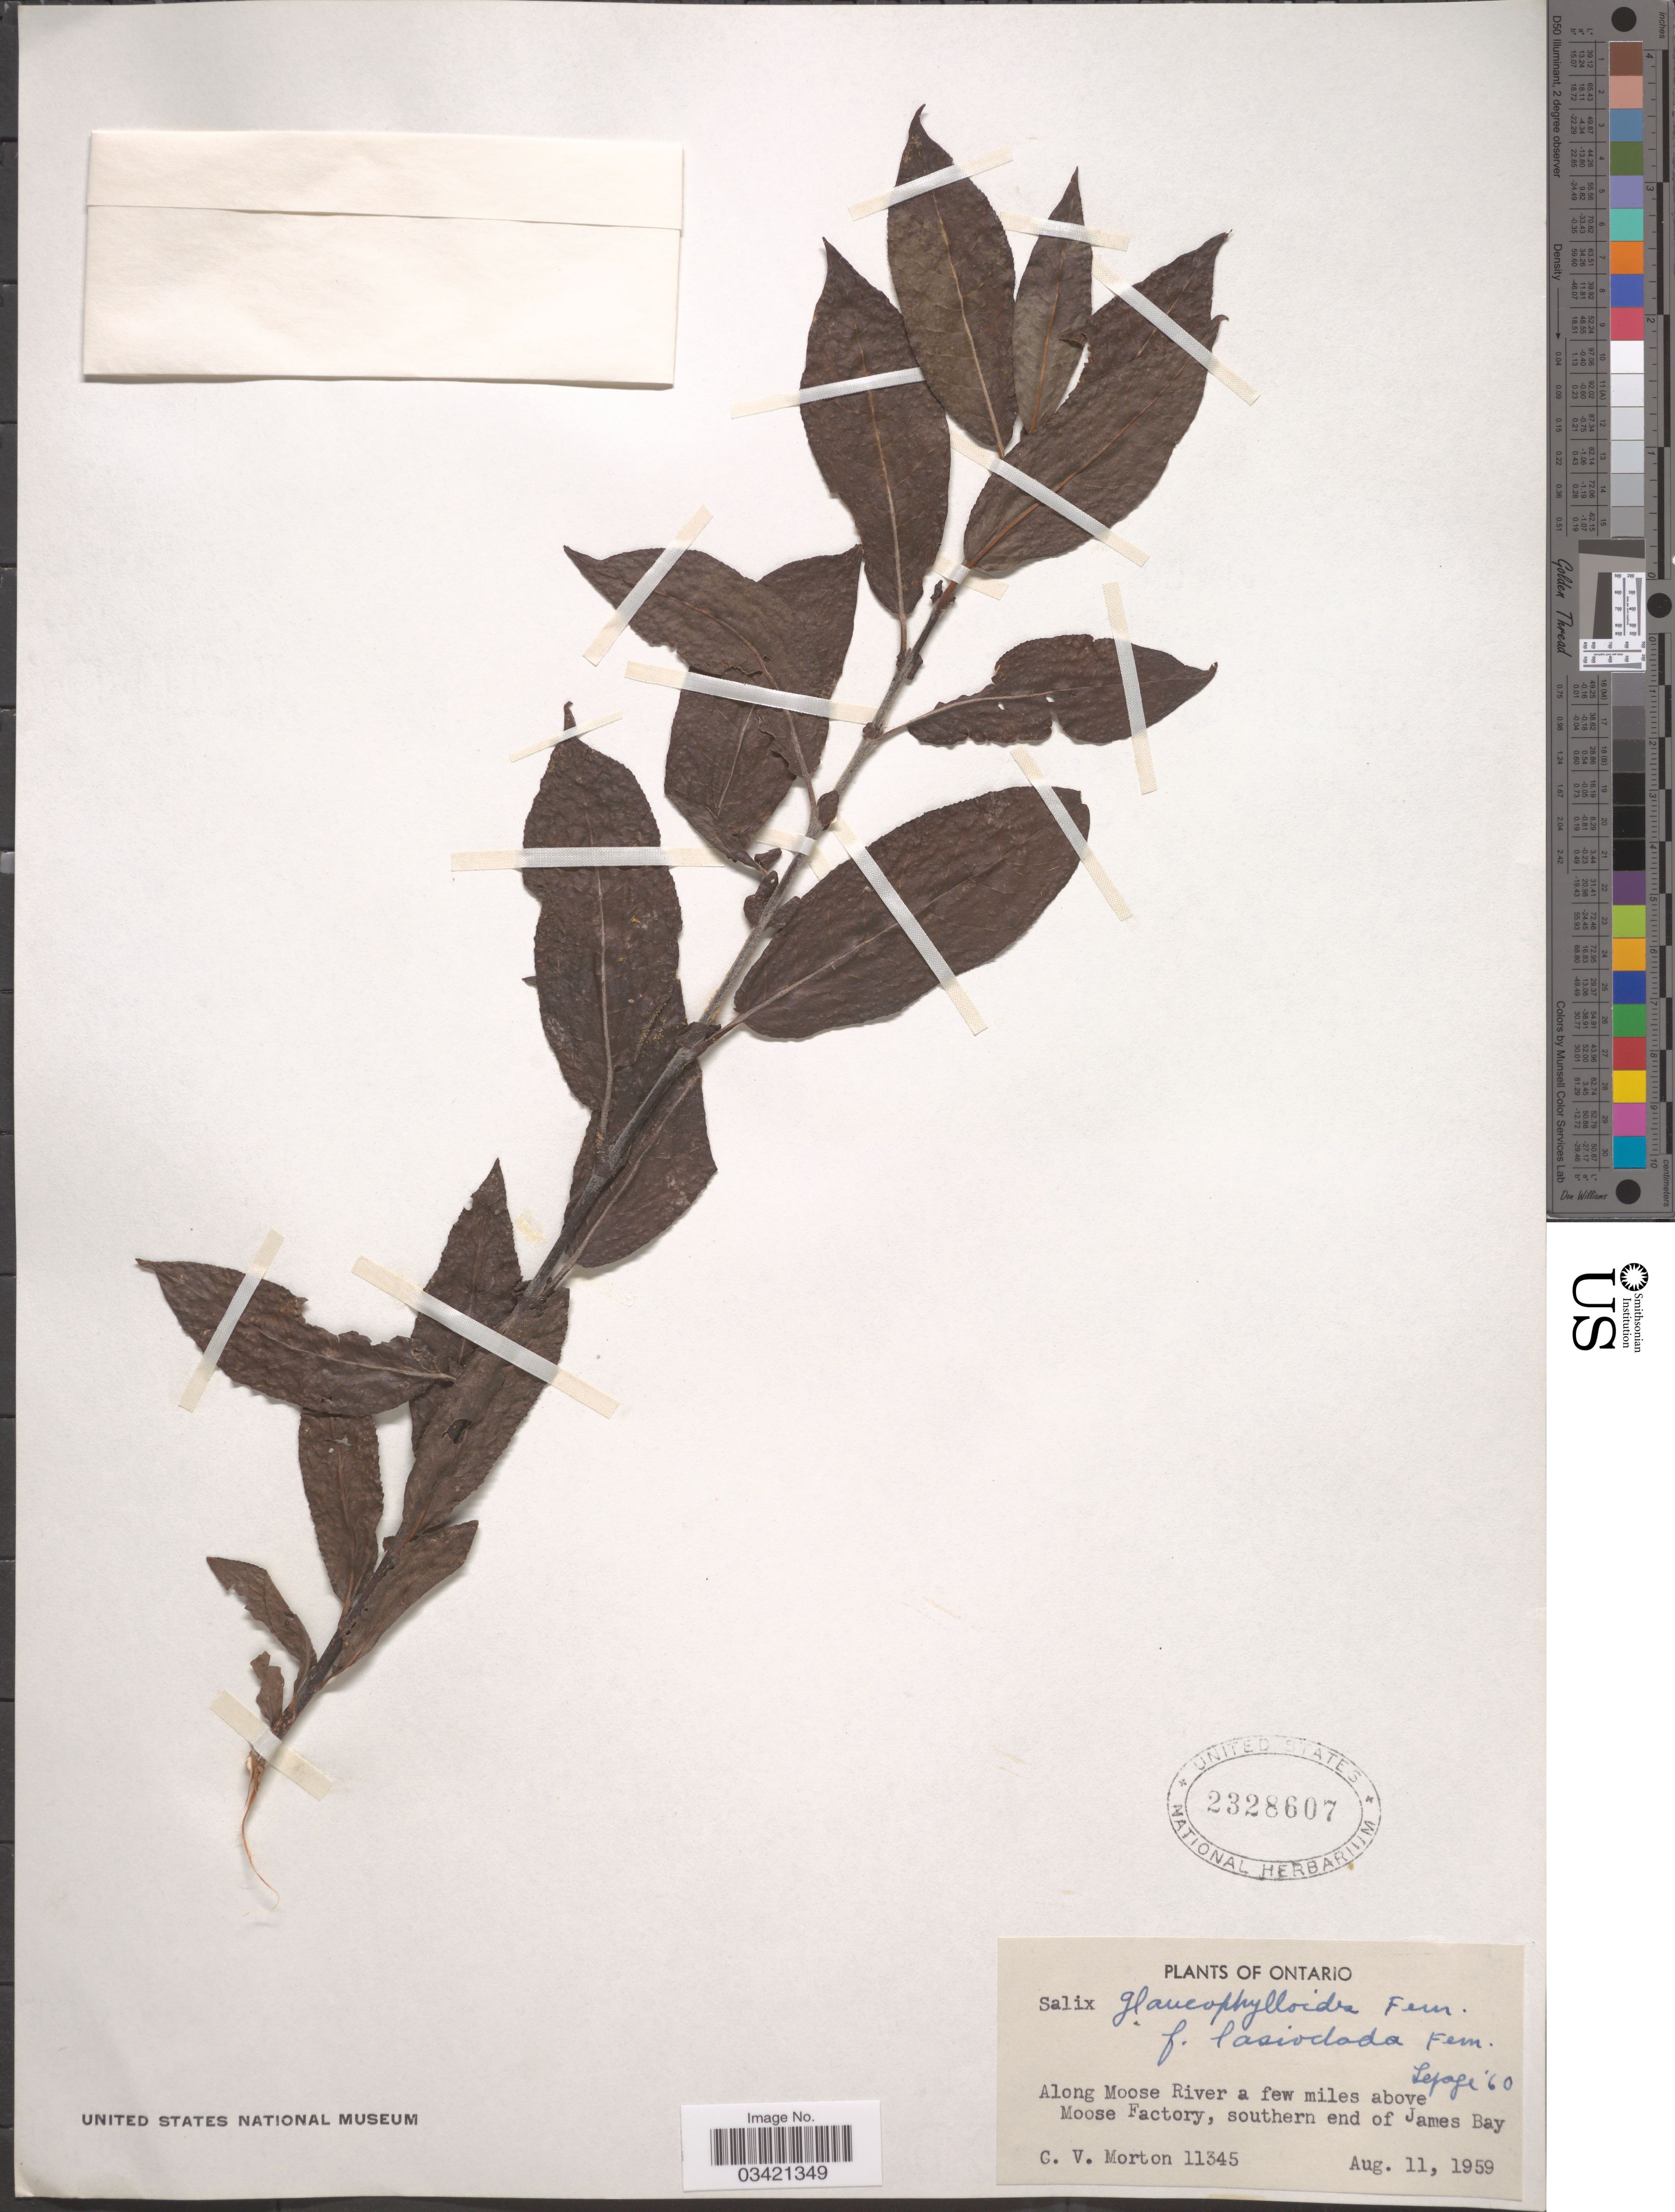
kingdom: Plantae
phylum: Tracheophyta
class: Magnoliopsida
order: Malpighiales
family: Salicaceae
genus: Salix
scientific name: Salix glaucophylla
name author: Andersson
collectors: C. V. Morton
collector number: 11345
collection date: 1959-08-11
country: Canada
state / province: Ontario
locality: Along Moose River a few miles above Moose Factory, southern end of James Bay.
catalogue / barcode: US 2328607